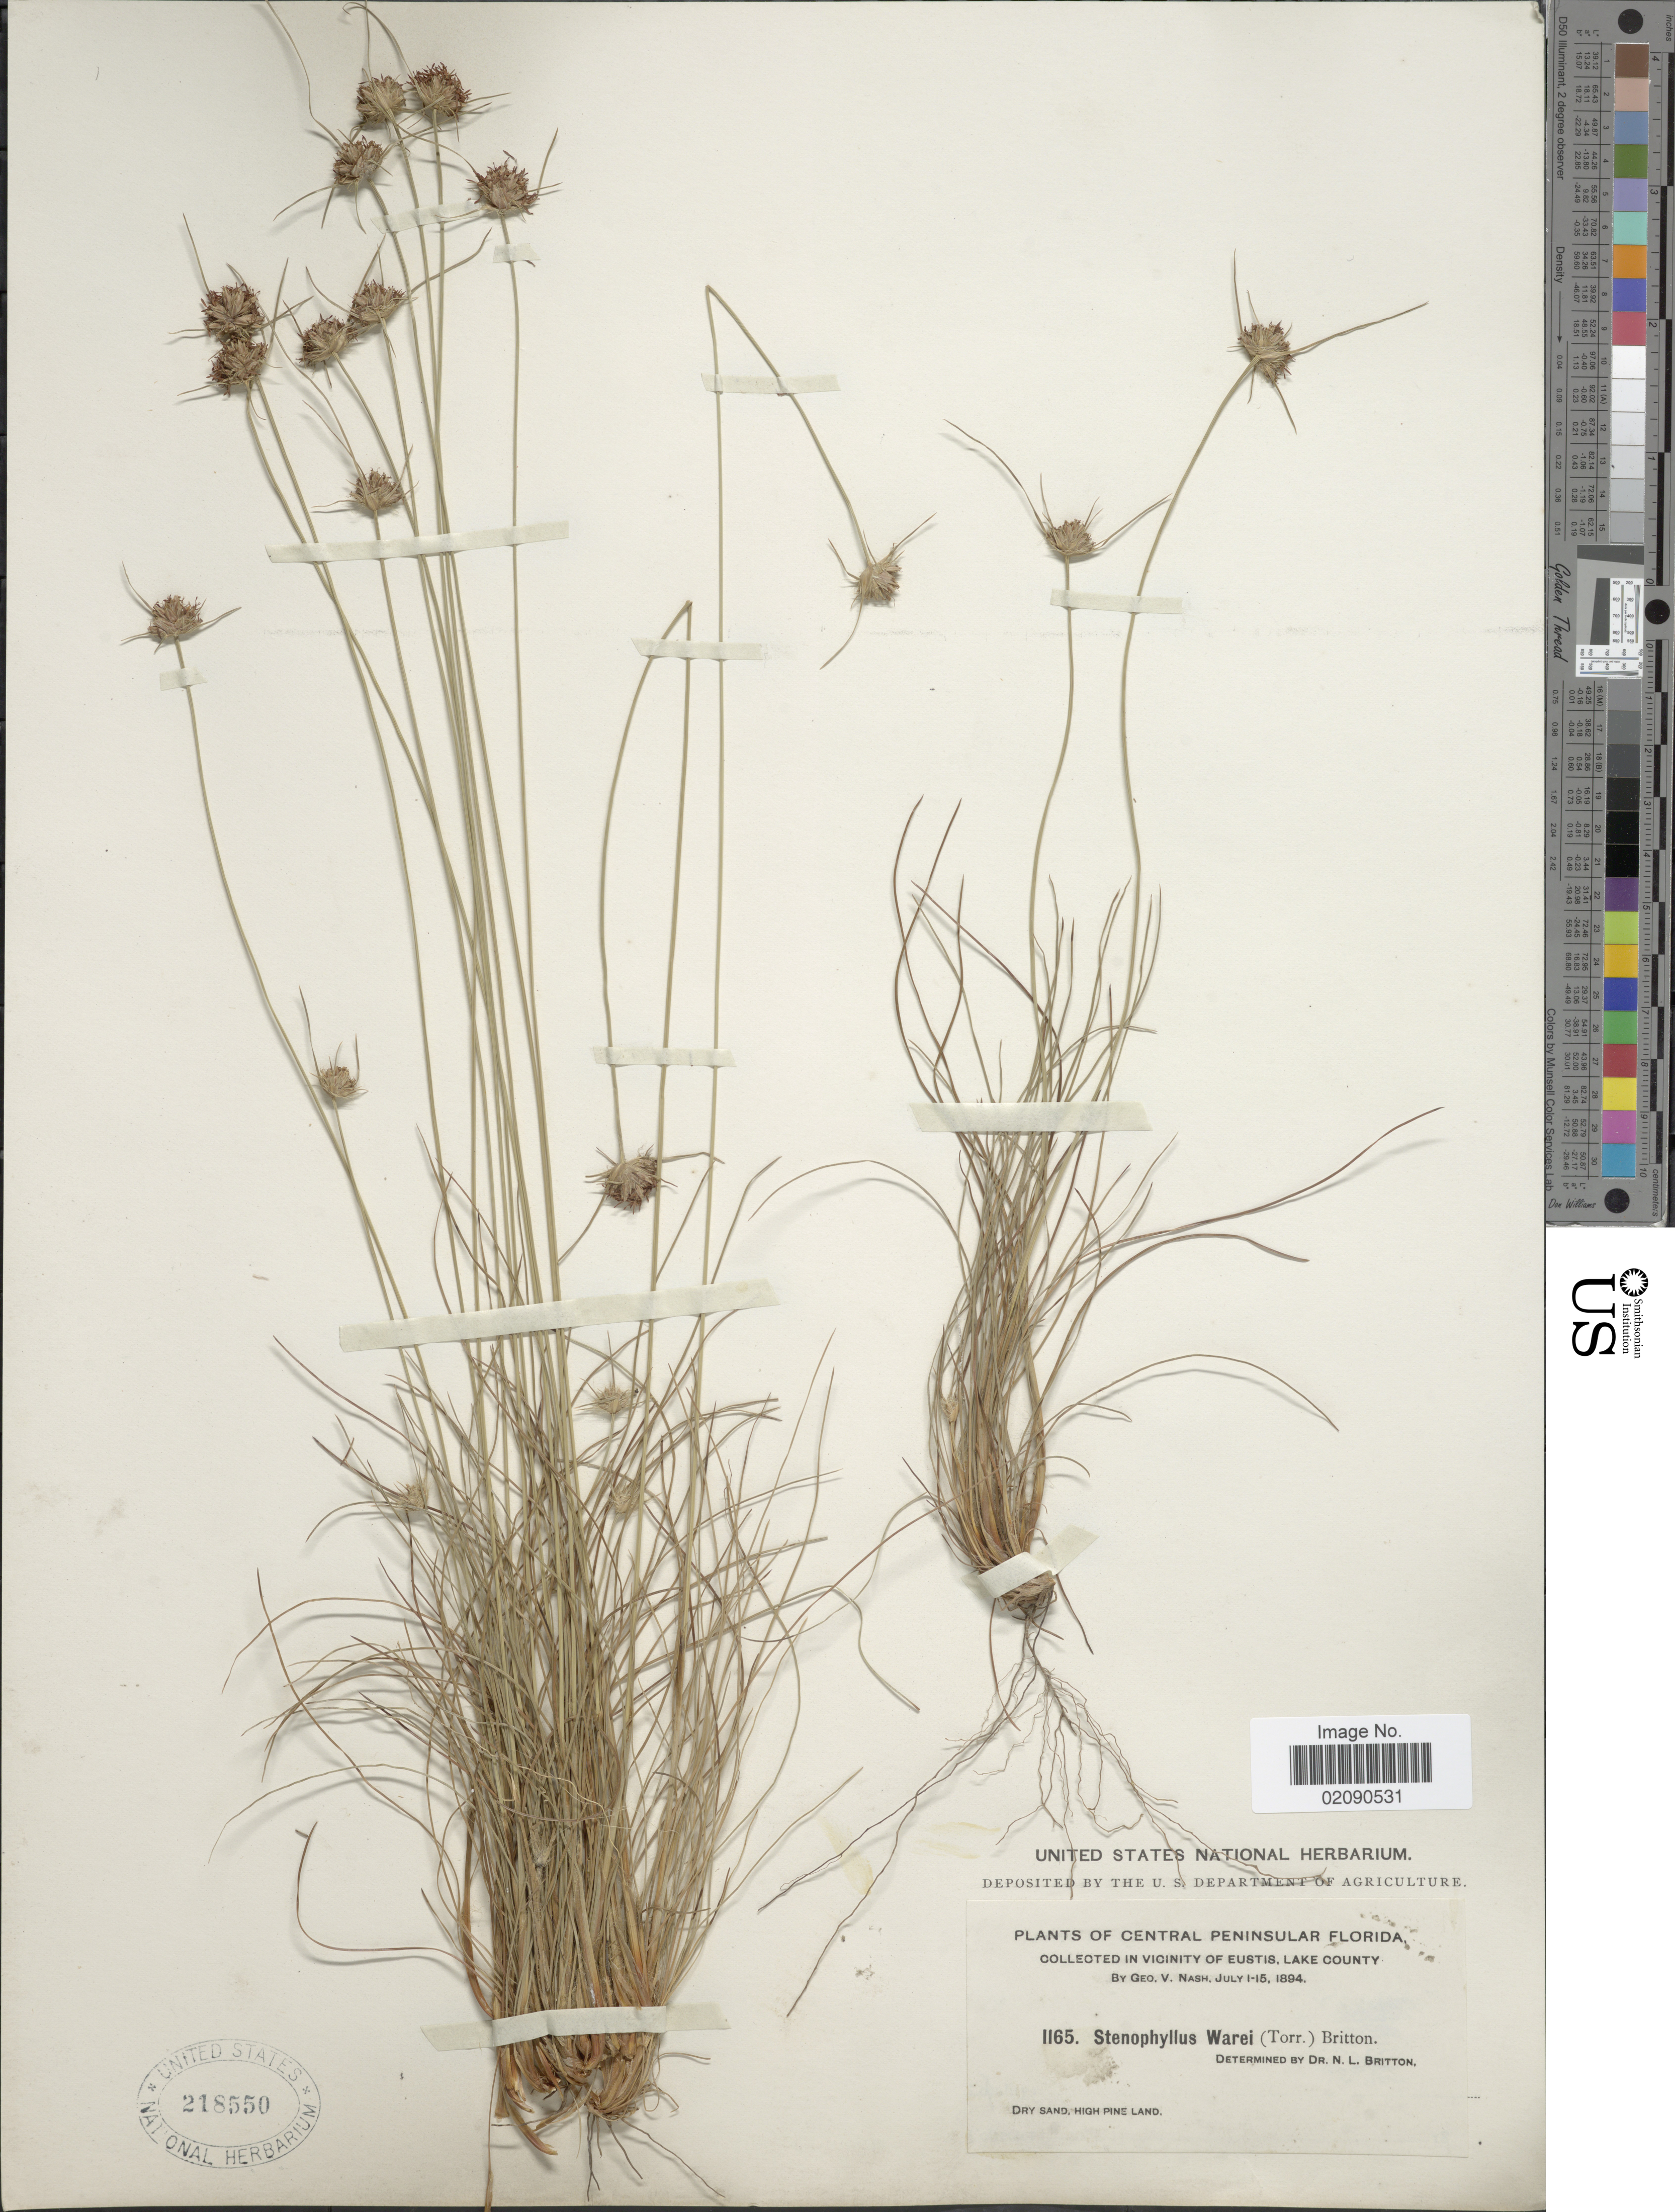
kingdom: Plantae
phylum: Tracheophyta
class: Liliopsida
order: Poales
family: Cyperaceae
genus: Bulbostylis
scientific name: Bulbostylis warei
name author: (Torr.) C.B. Clarke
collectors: G. V. Nash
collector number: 1165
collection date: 1894-07-01/1894-07-15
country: United States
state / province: Florida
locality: Central Peninsular Florida, In Vicinity of Eustis, Lake County, Dry sand, High Pine Land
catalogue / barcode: US 218550